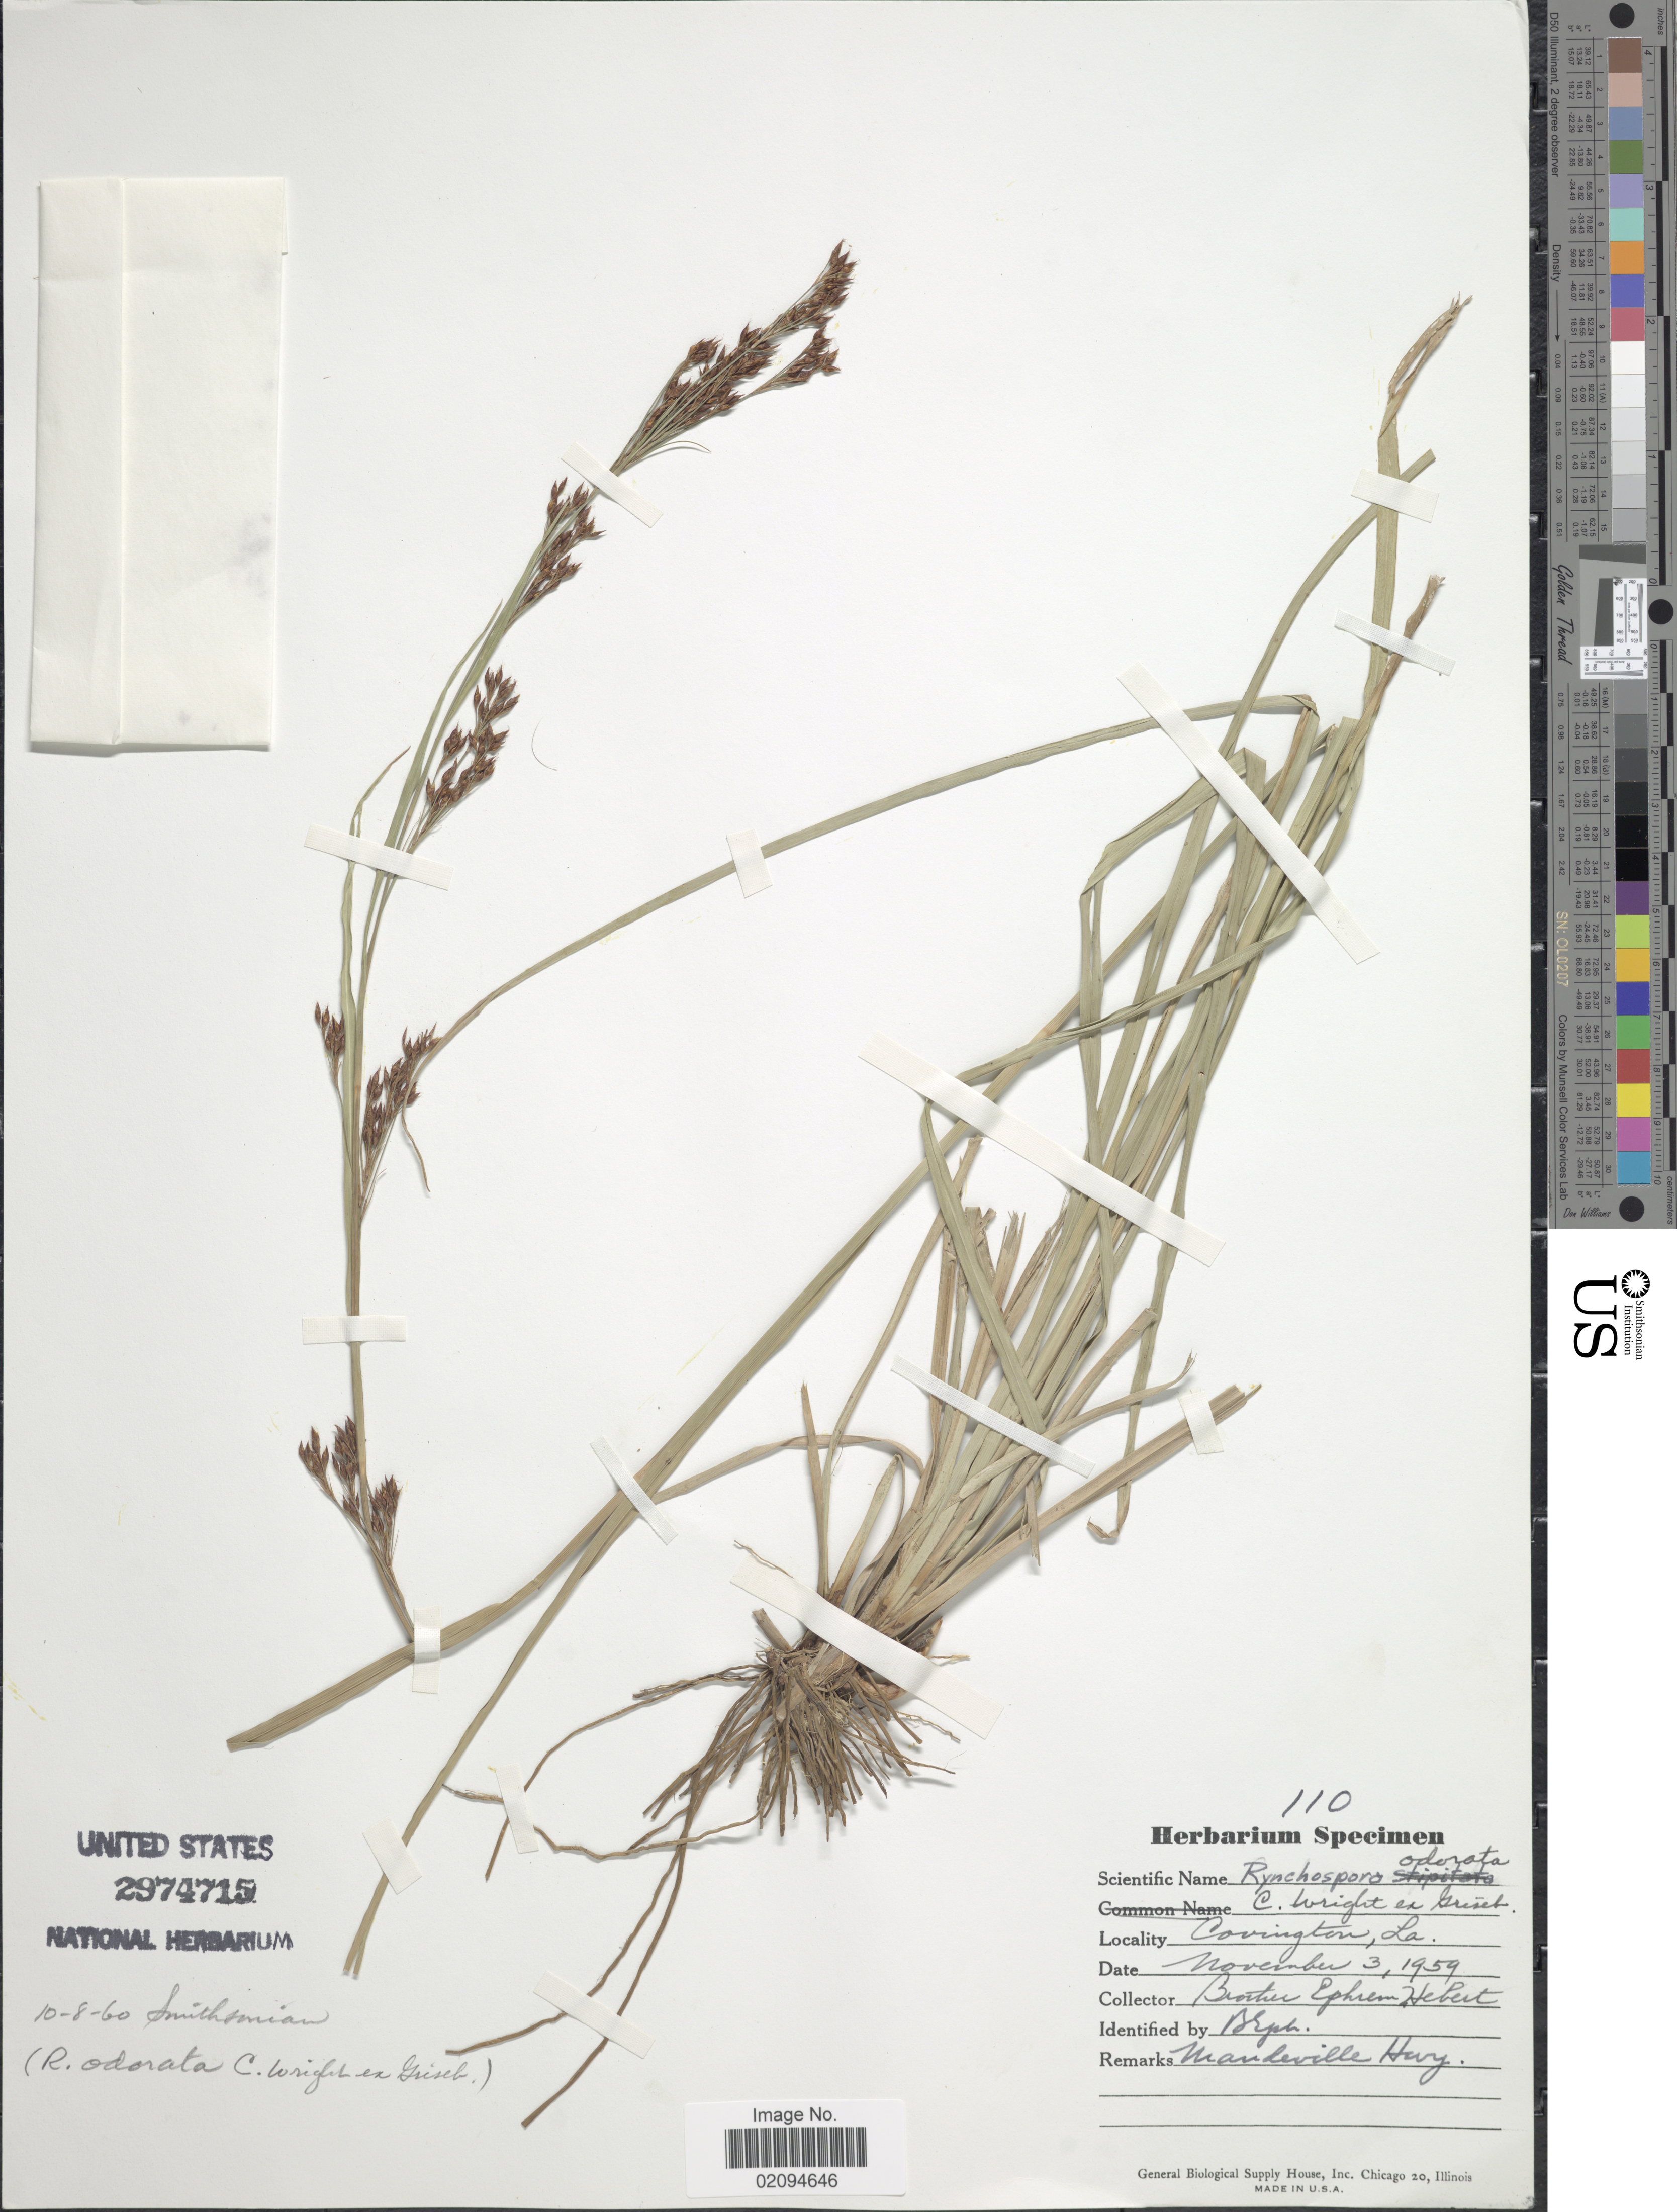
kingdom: Plantae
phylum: Tracheophyta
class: Liliopsida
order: Poales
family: Cyperaceae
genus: Rhynchospora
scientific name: Rhynchospora odorata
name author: C. Wright ex Griseb.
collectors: E. Hebert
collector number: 110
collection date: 1959-11-03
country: United States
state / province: Louisiana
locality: Covington, Mandeville Hwy.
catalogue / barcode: US 2974715